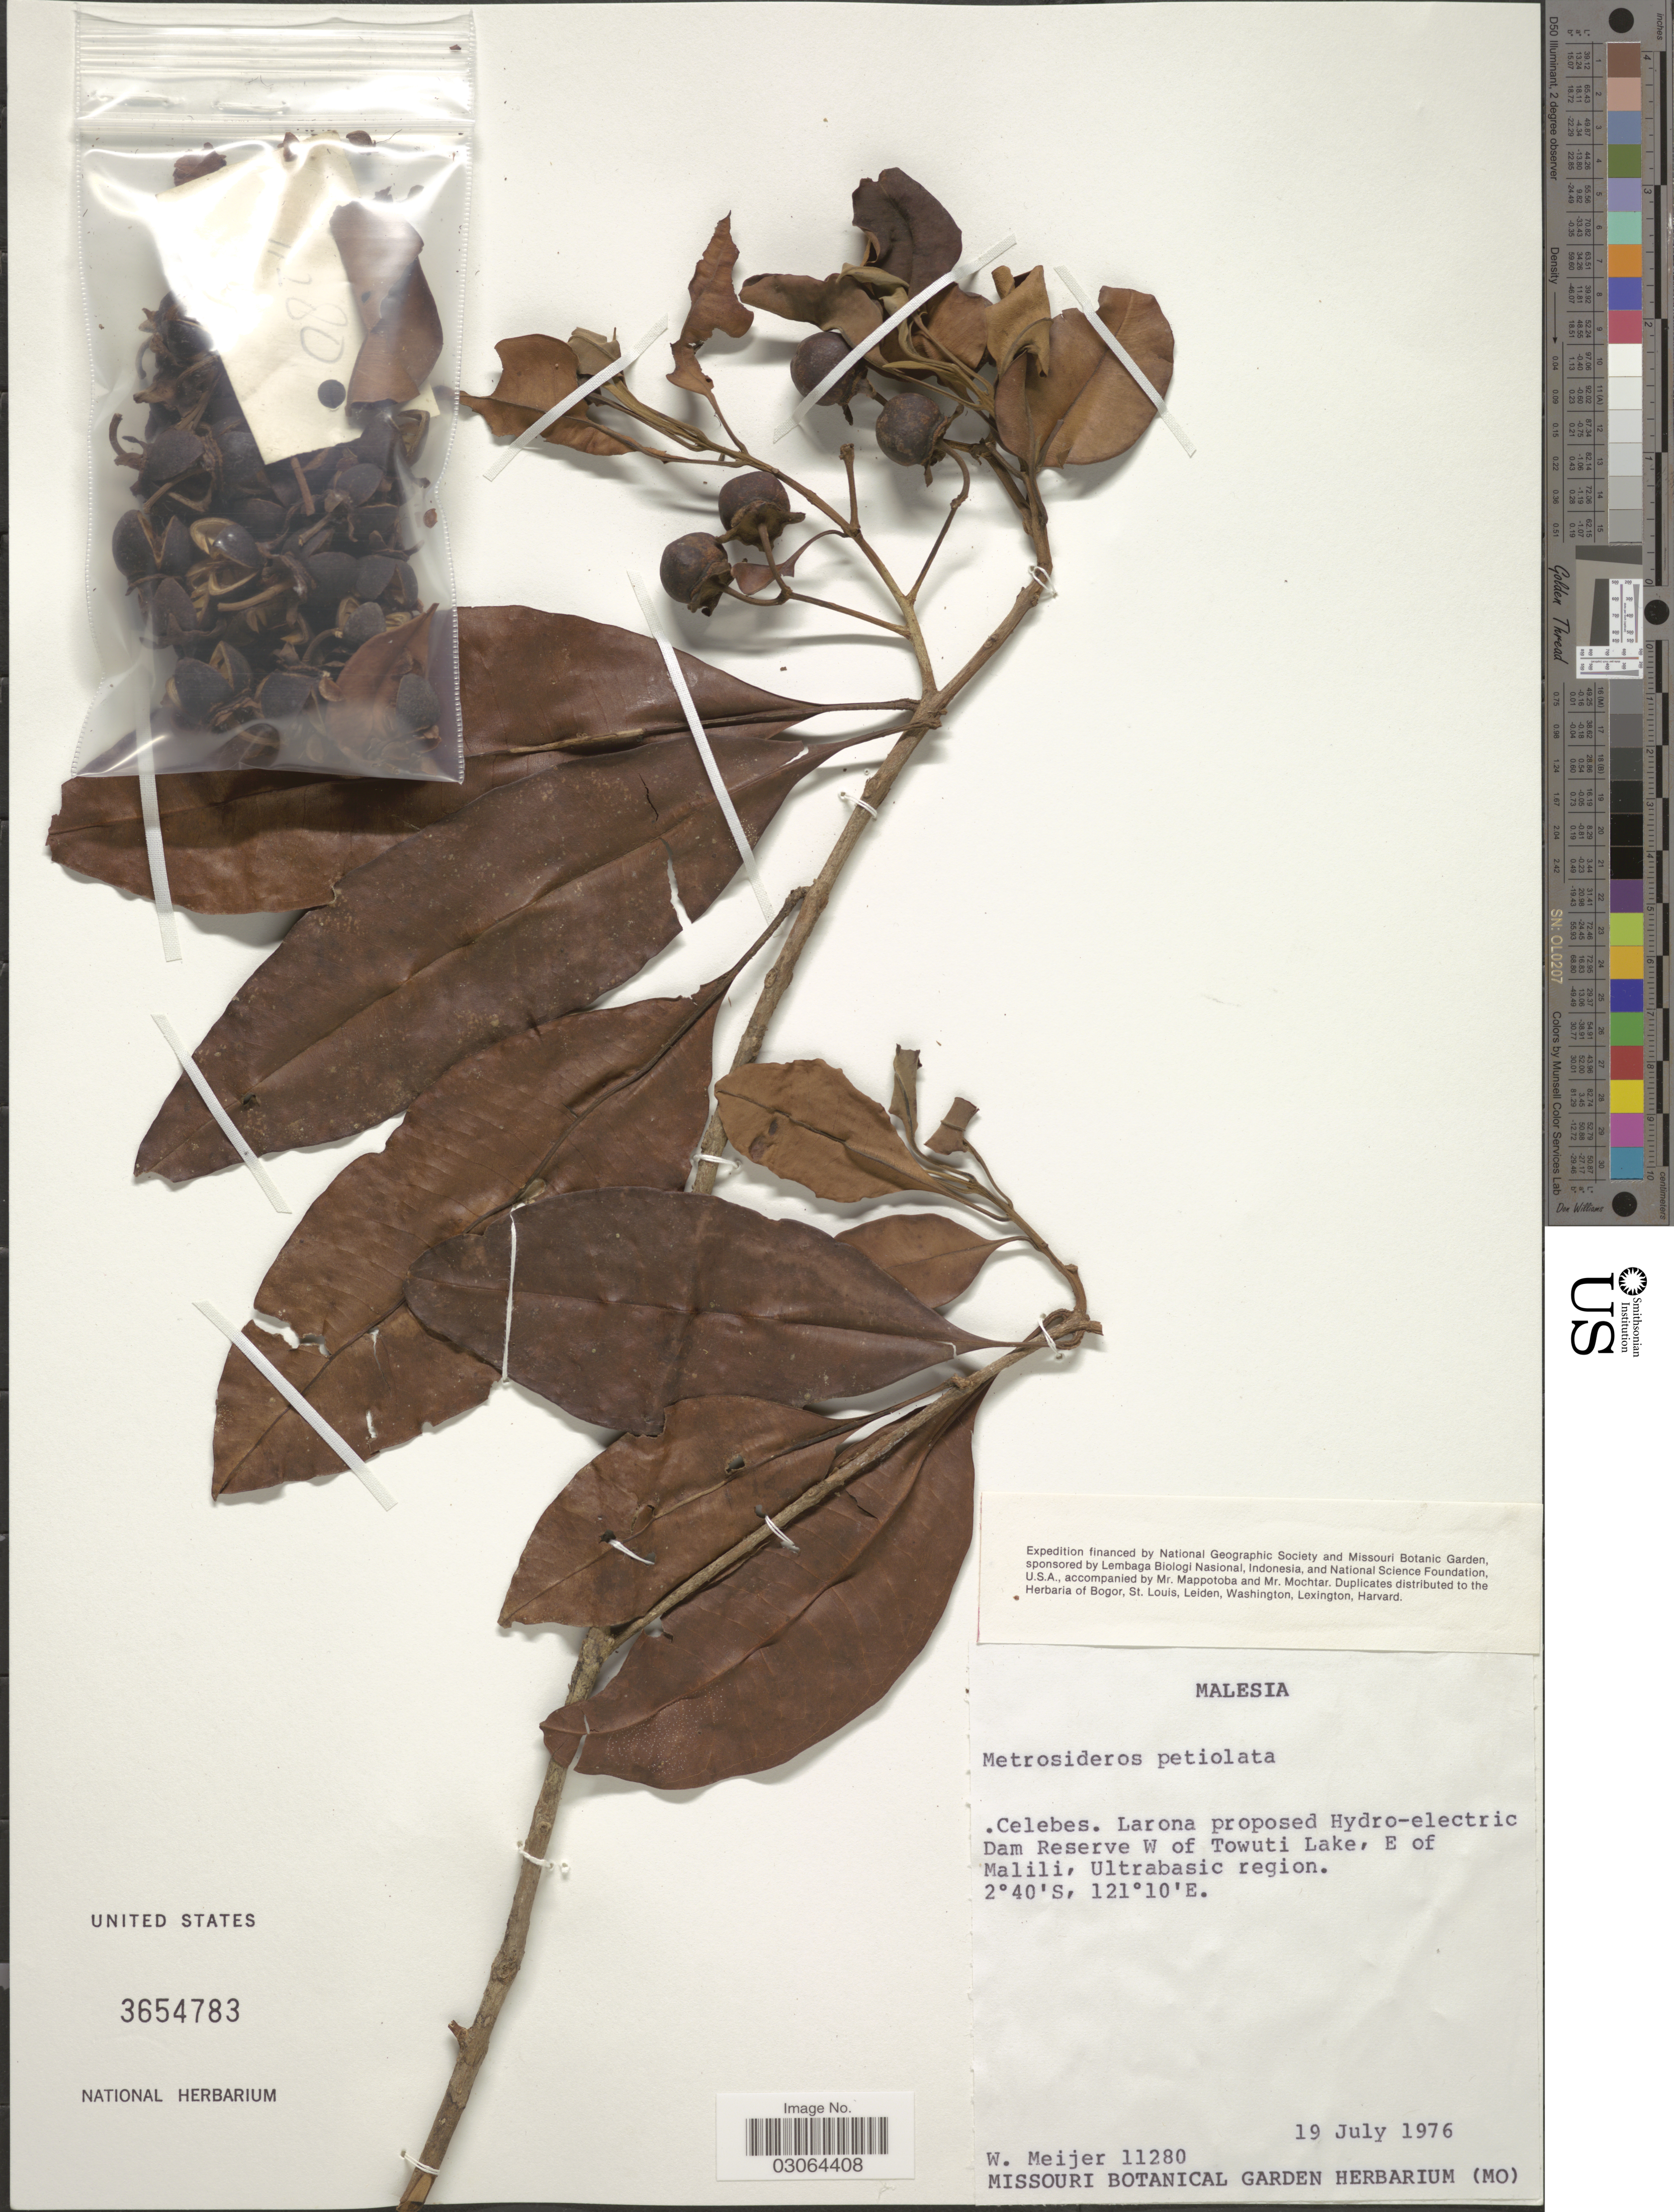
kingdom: Plantae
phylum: Tracheophyta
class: Magnoliopsida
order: Myrtales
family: Myrtaceae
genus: Metrosideros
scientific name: Metrosideros petiolata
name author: (Valeton) Koord.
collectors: W. Meijer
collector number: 11280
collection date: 1976-07-19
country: Malaysia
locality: Malesia, Celebes. Larona proposed Hydro-electric Dam Reserve W of Towuti Lake, E of Malili, Ultrabasic region.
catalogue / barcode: US 3654783